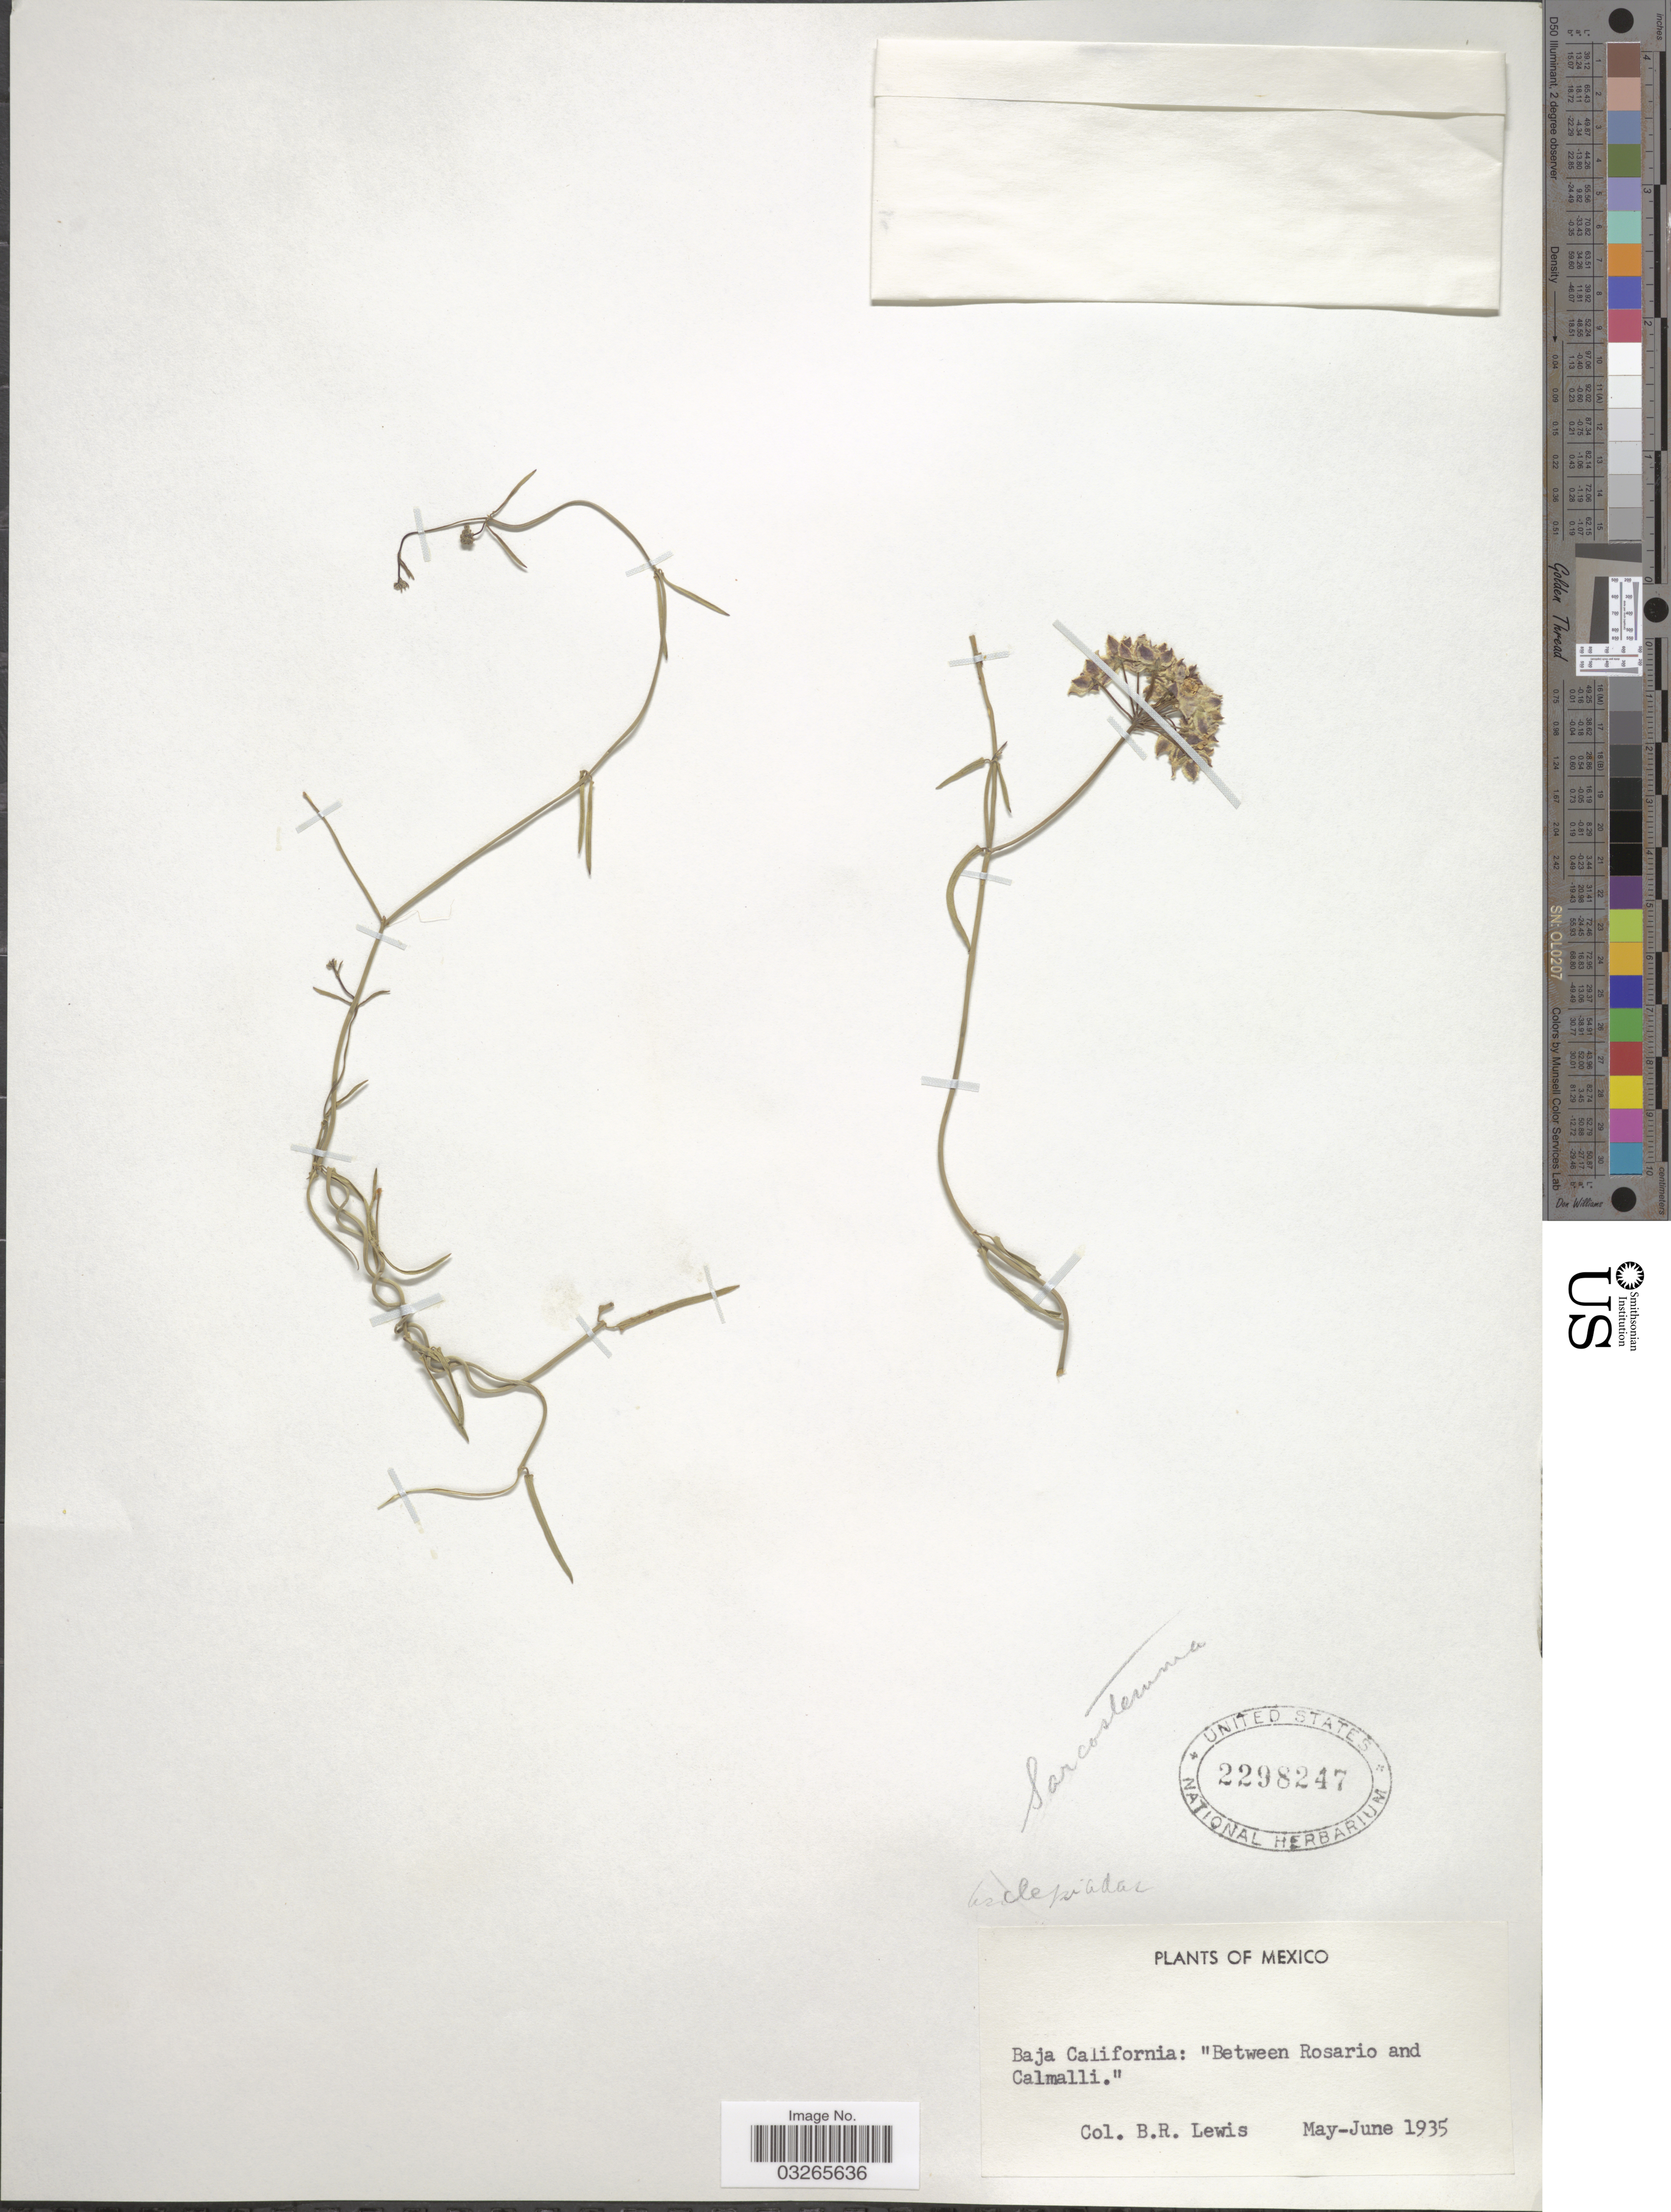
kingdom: Plantae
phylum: Tracheophyta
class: Magnoliopsida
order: Gentianales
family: Apocynaceae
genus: Sarcostemma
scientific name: Sarcostemma sp.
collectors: B. R. Lewis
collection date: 1935-05/1935-06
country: Mexico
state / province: Baja California Norte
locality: Baja California: "Between Rosario and Calmalli".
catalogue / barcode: US 2298247